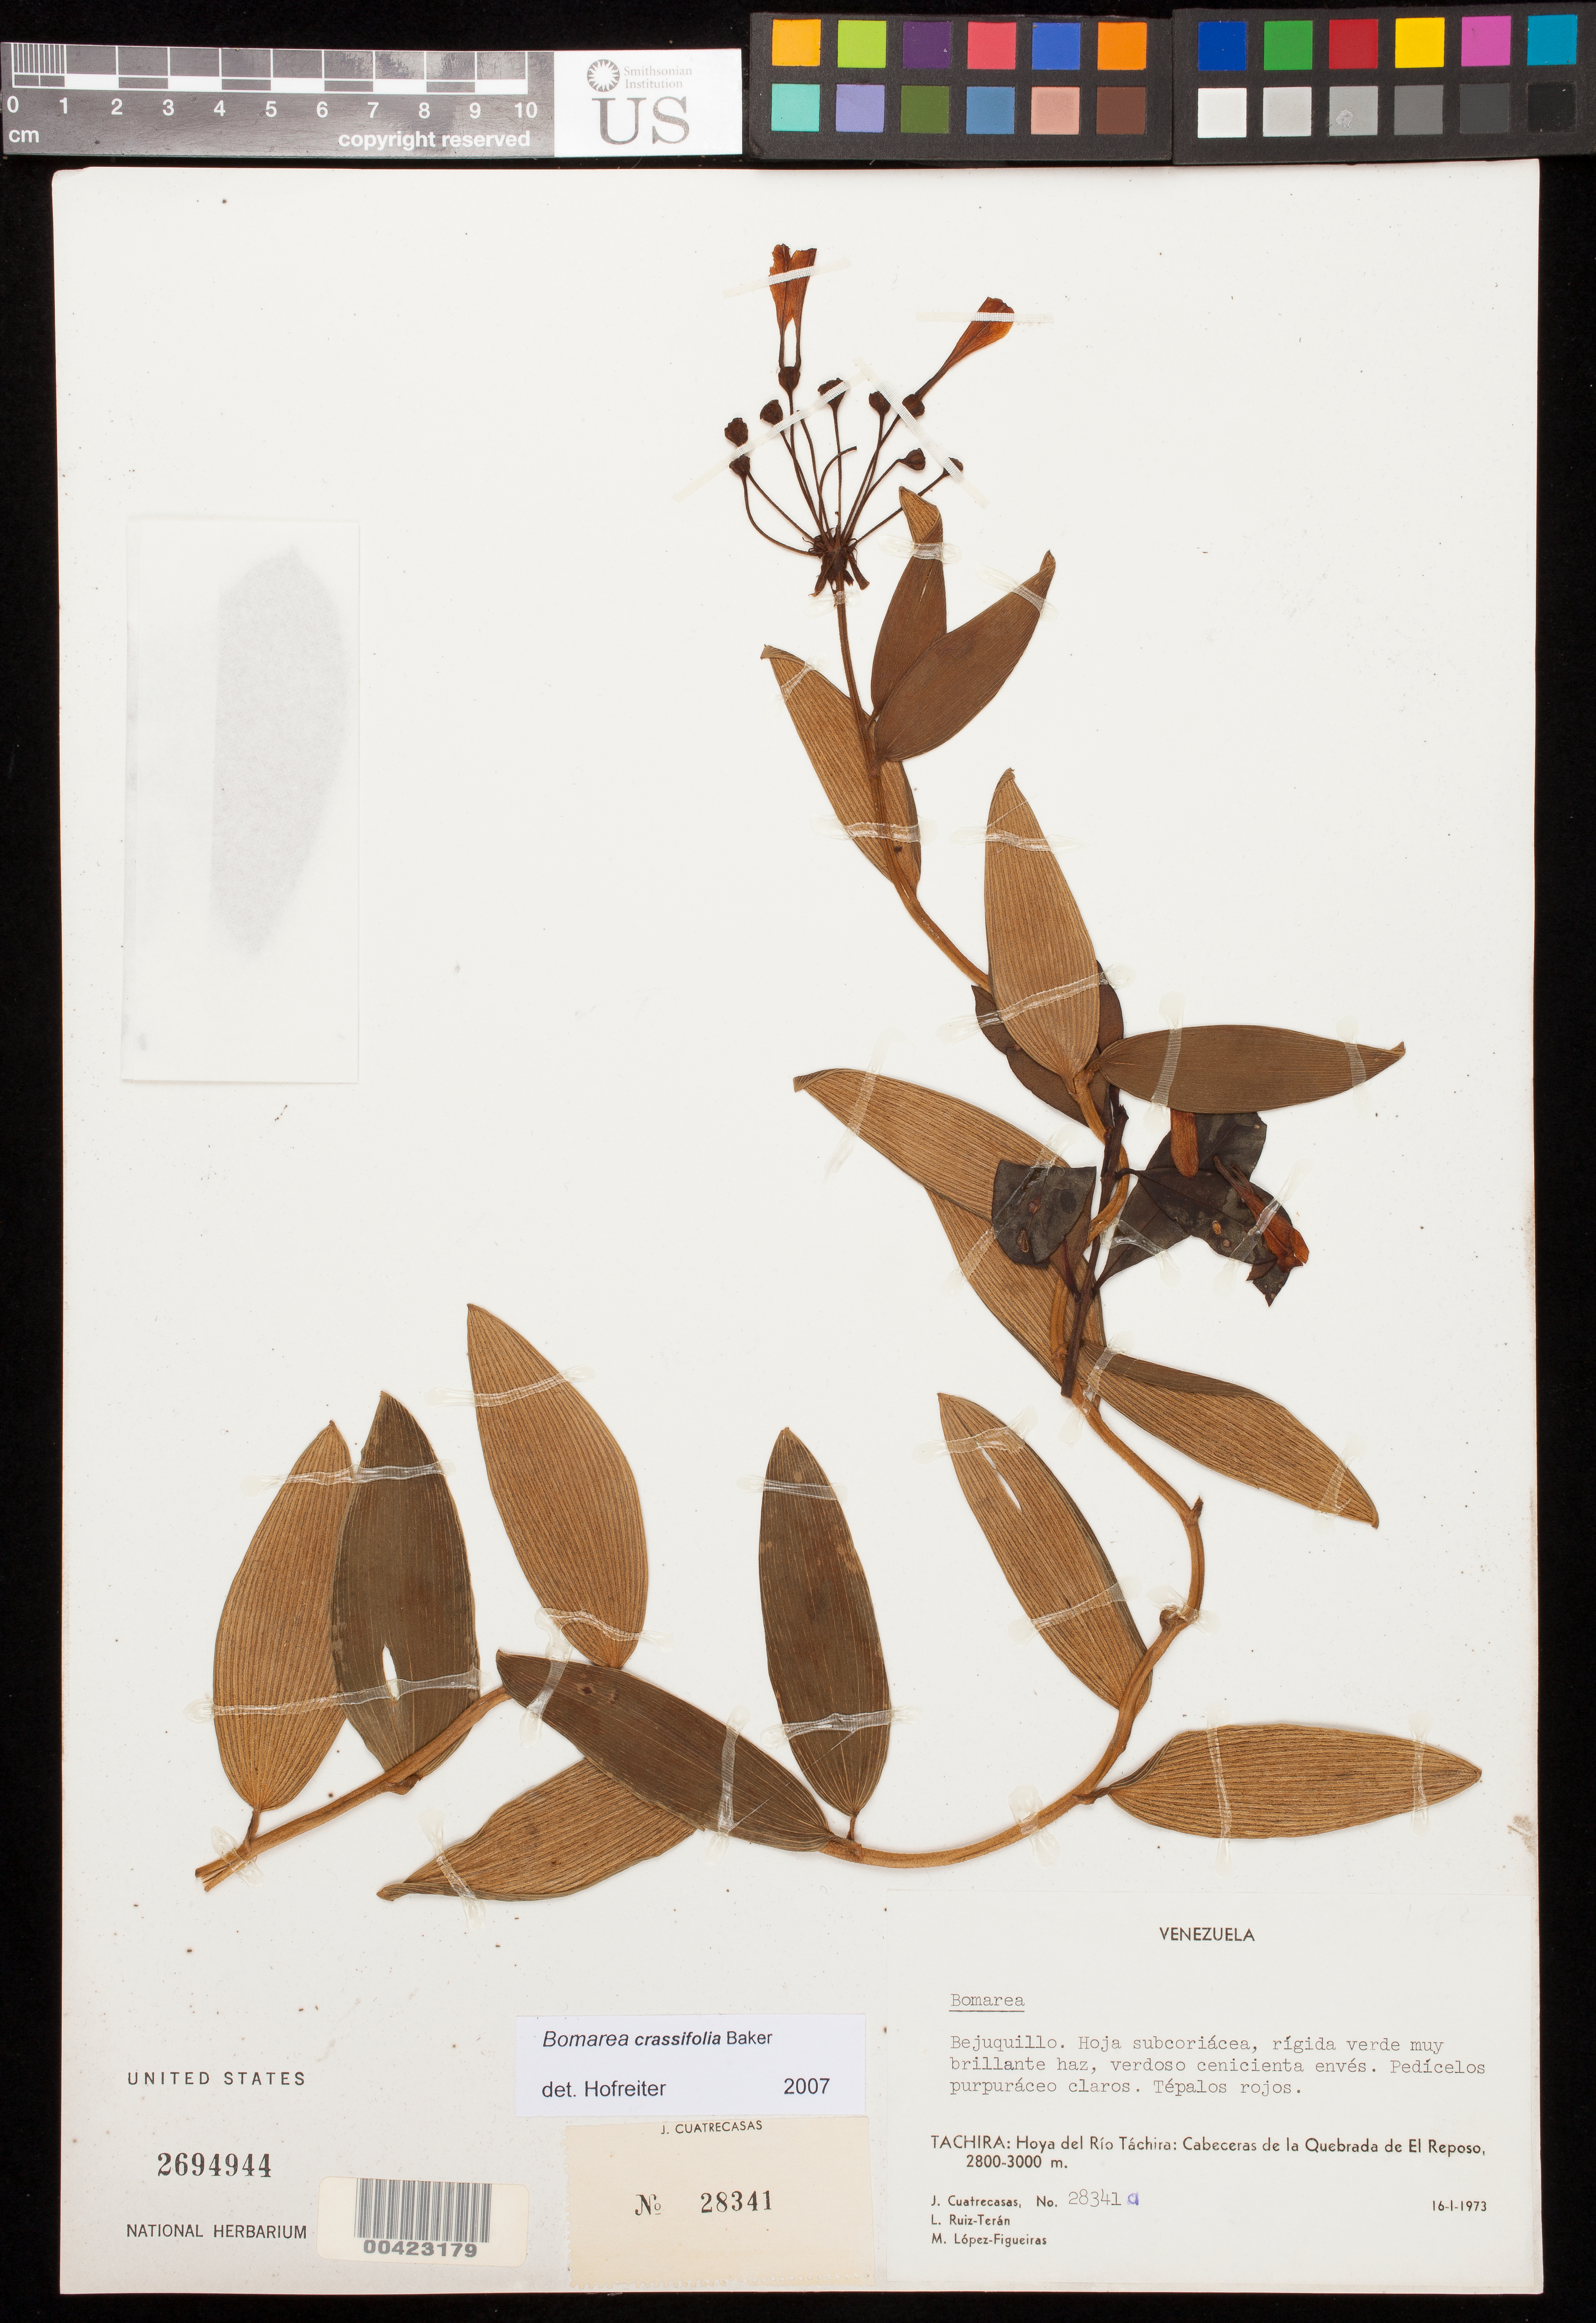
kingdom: Plantae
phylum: Tracheophyta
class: Liliopsida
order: Liliales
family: Alstroemeriaceae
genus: Bomarea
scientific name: Bomarea sp.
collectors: J. Cuatrecasas, L. E. Ruíz-Terán & M. López Figueiras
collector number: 28341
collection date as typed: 16 Jan 1973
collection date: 1973-01-16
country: Venezuela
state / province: Tachira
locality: Hoya del rio tachira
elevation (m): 2800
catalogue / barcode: US 3694944